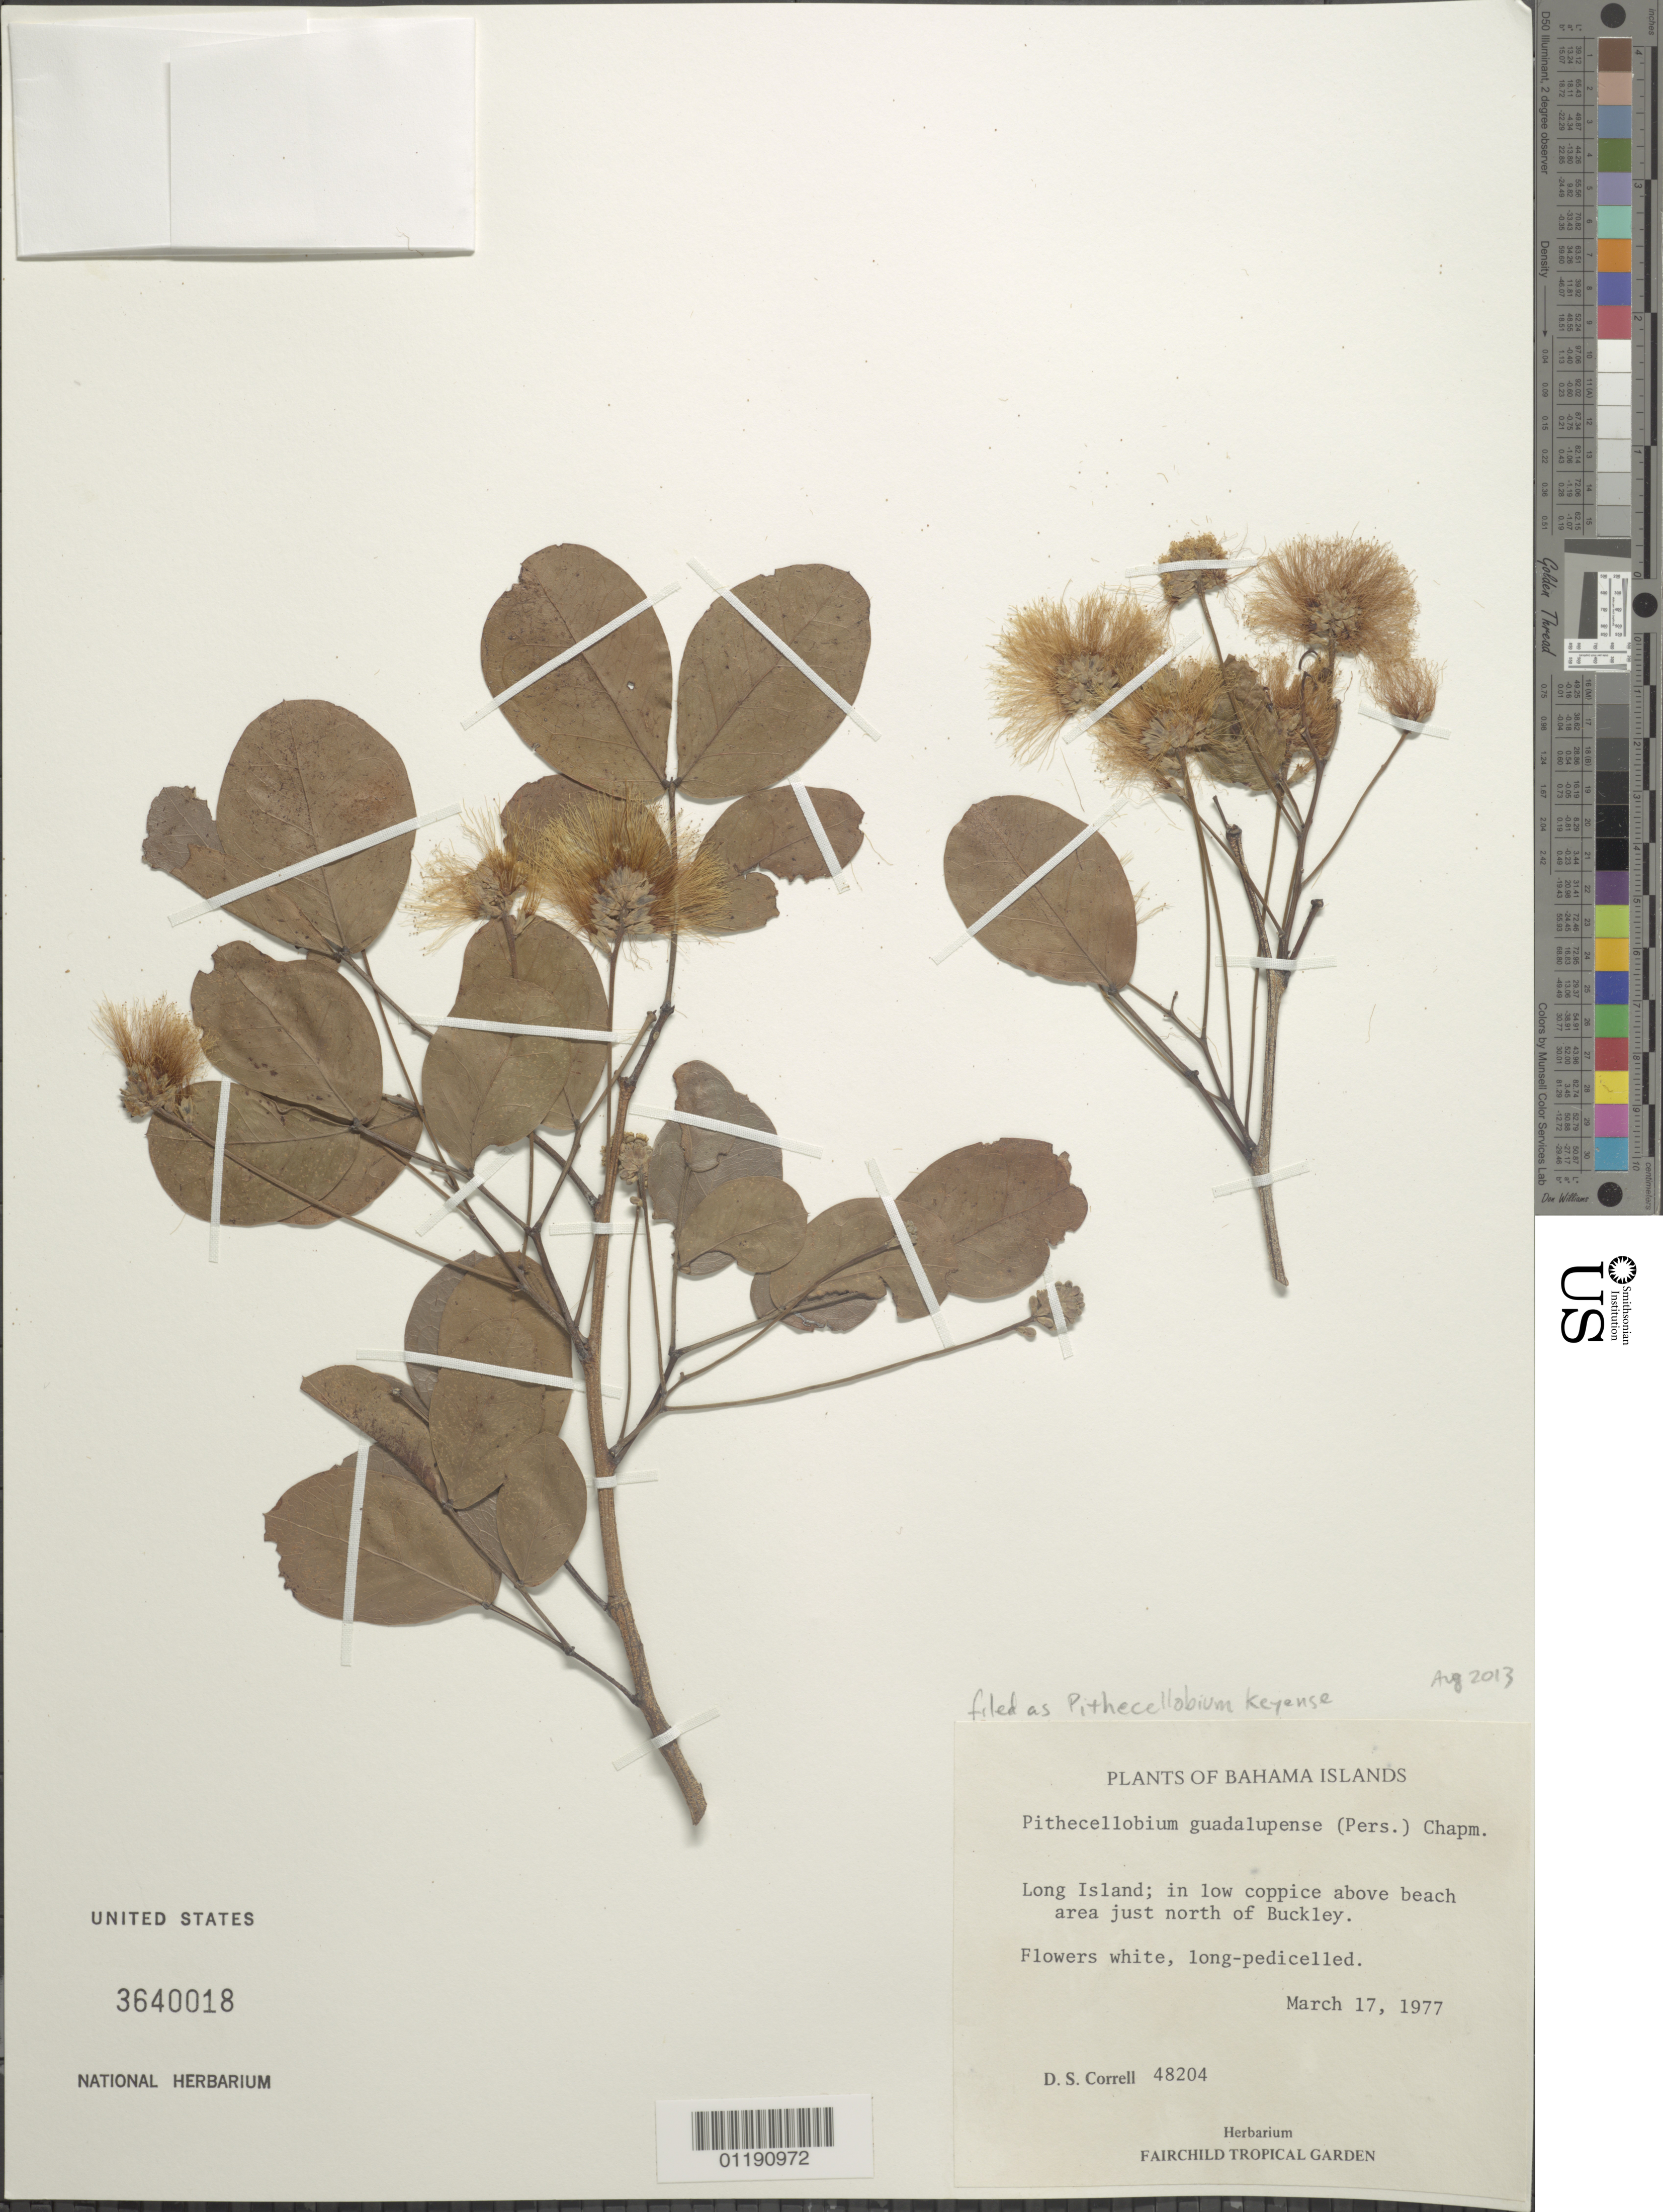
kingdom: Plantae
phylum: Tracheophyta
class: Magnoliopsida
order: Fabales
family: Fabaceae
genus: Pithecellobium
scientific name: Pithecellobium keyense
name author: Britton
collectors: D. S. Correll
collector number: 48204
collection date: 1977-03-17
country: Bahamas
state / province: Long Island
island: Long Island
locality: Long Island; in low coppice above ebach area just N of Buckley.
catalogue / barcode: US 3640018